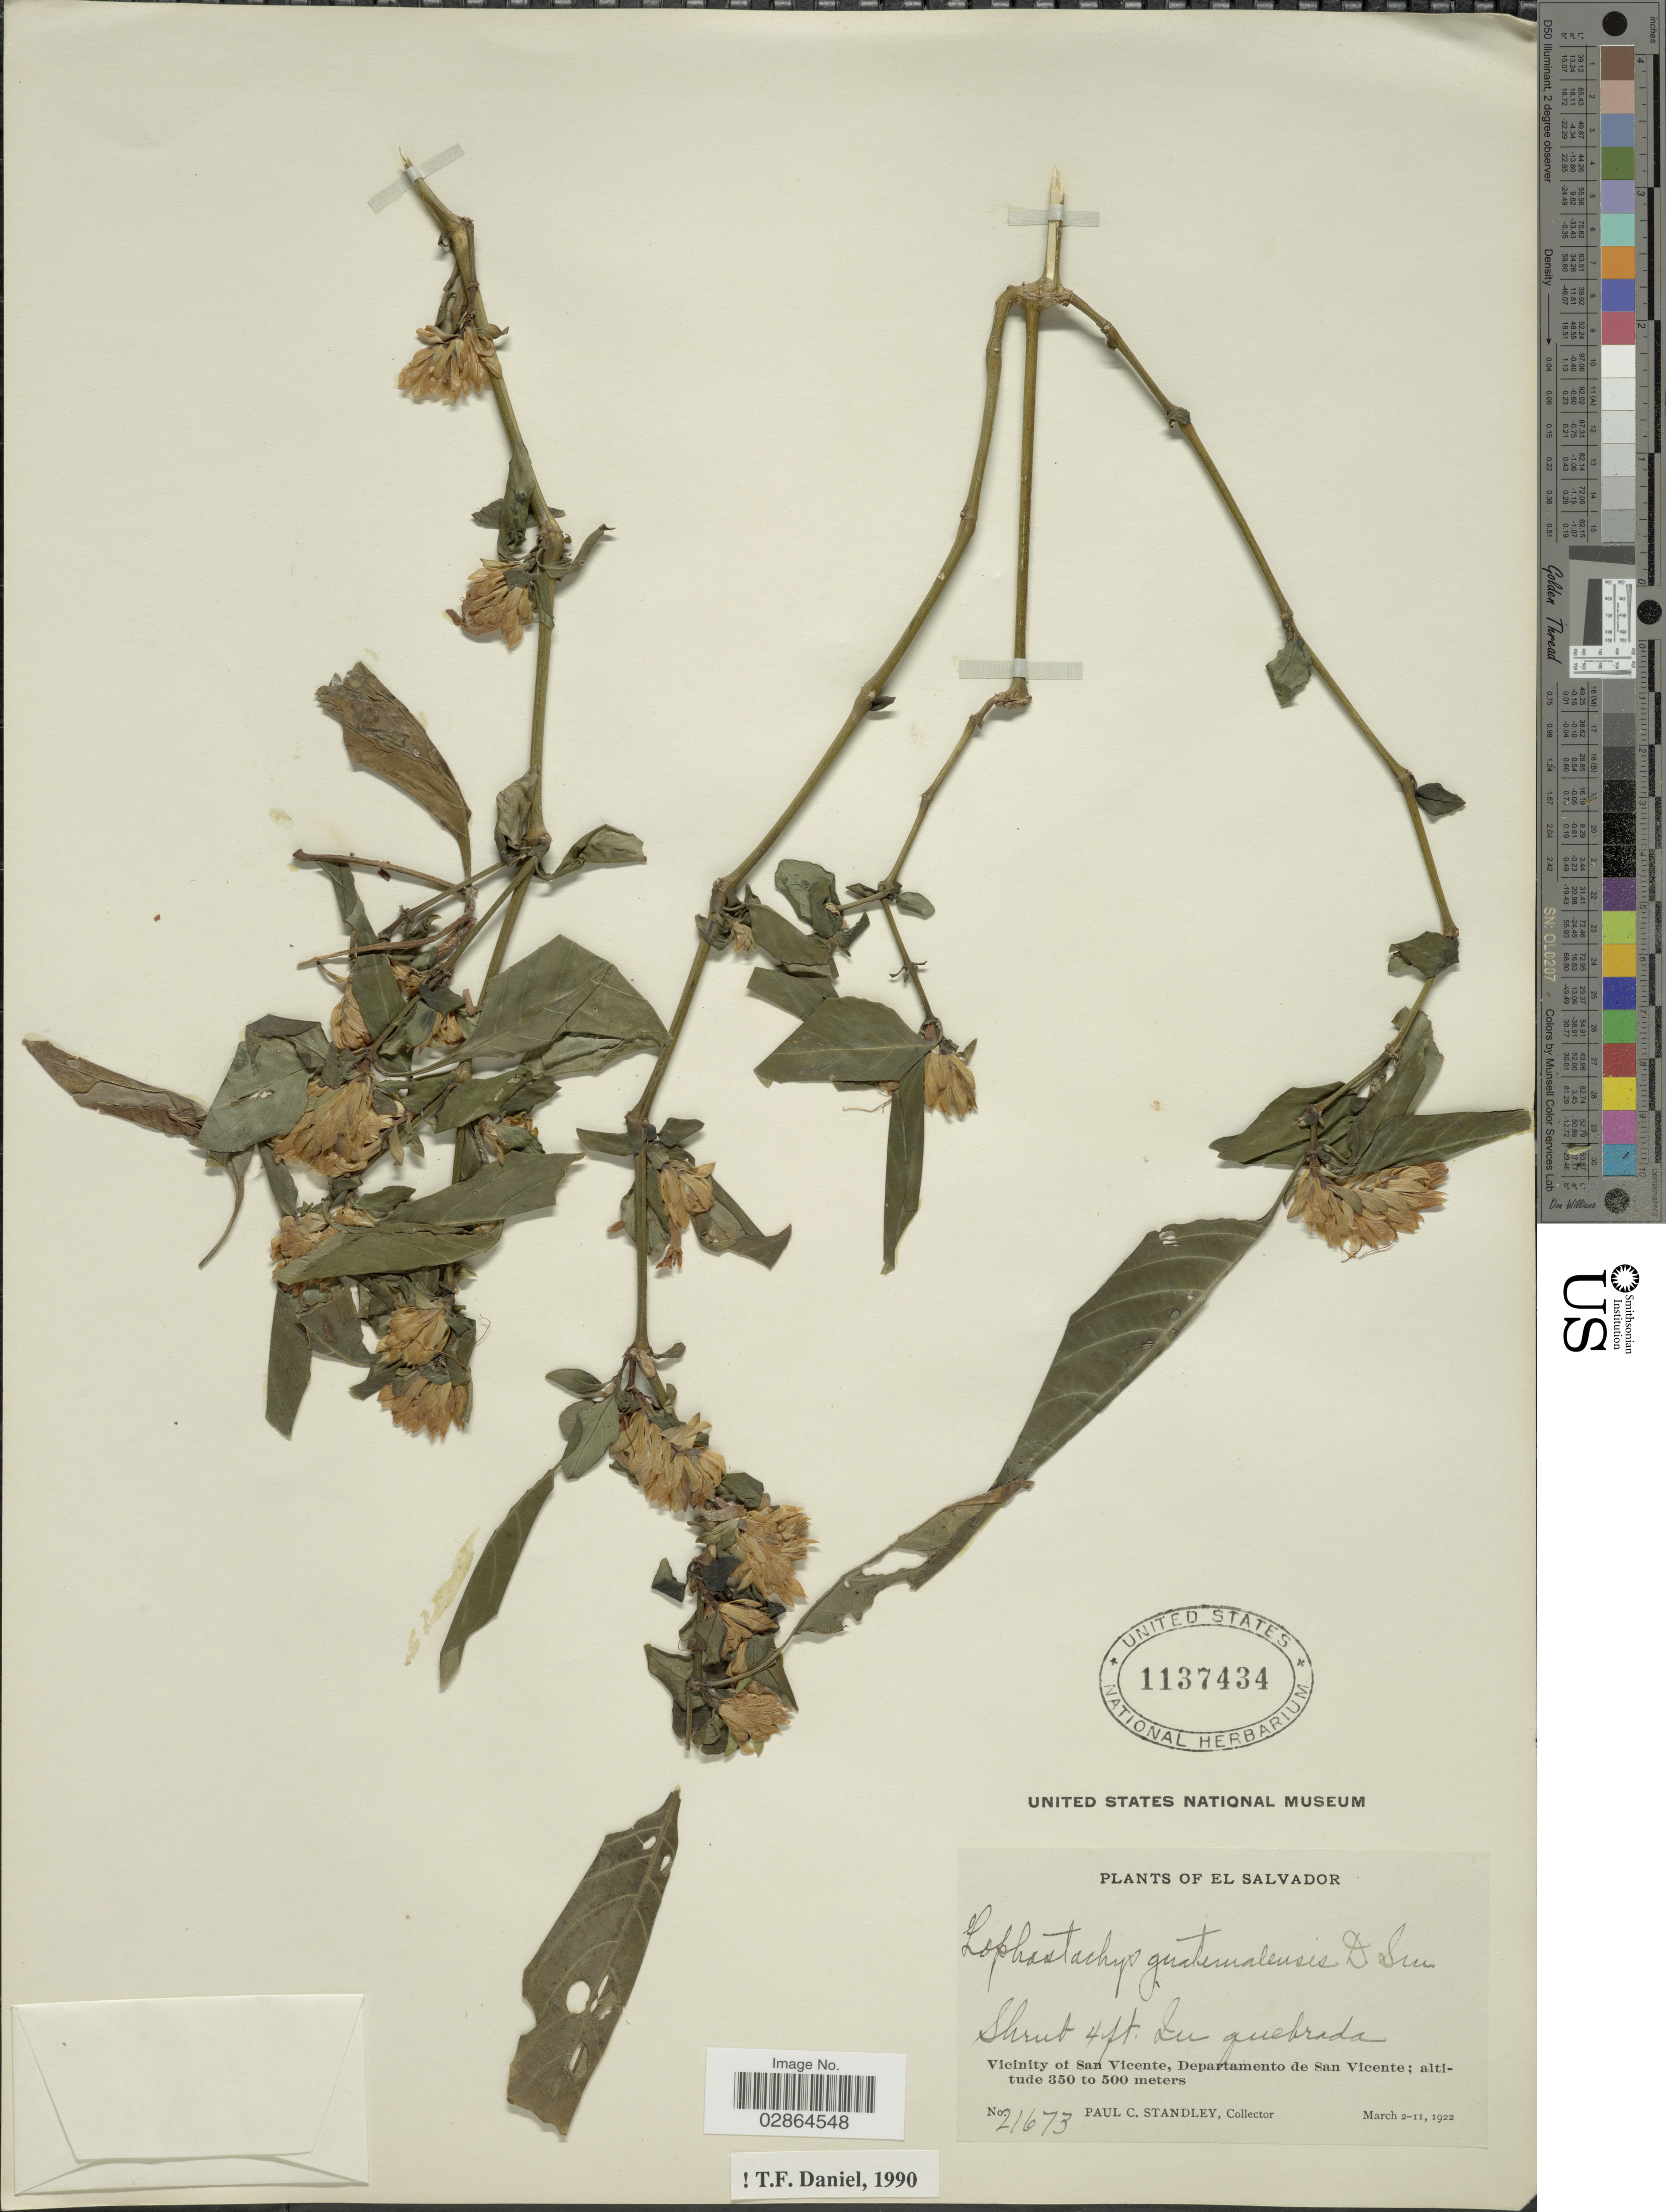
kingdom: Plantae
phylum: Tracheophyta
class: Magnoliopsida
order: Lamiales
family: Acanthaceae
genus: Lophostachys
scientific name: Lophostachys guatemalensis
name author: Donn. Sm.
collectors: P. C. Standley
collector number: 21673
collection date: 1922-03-02/1922-03-11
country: El Salvador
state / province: San Vincente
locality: Vicinity of San Vicente, Departamento de San Vicente.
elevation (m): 350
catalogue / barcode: US 1137434